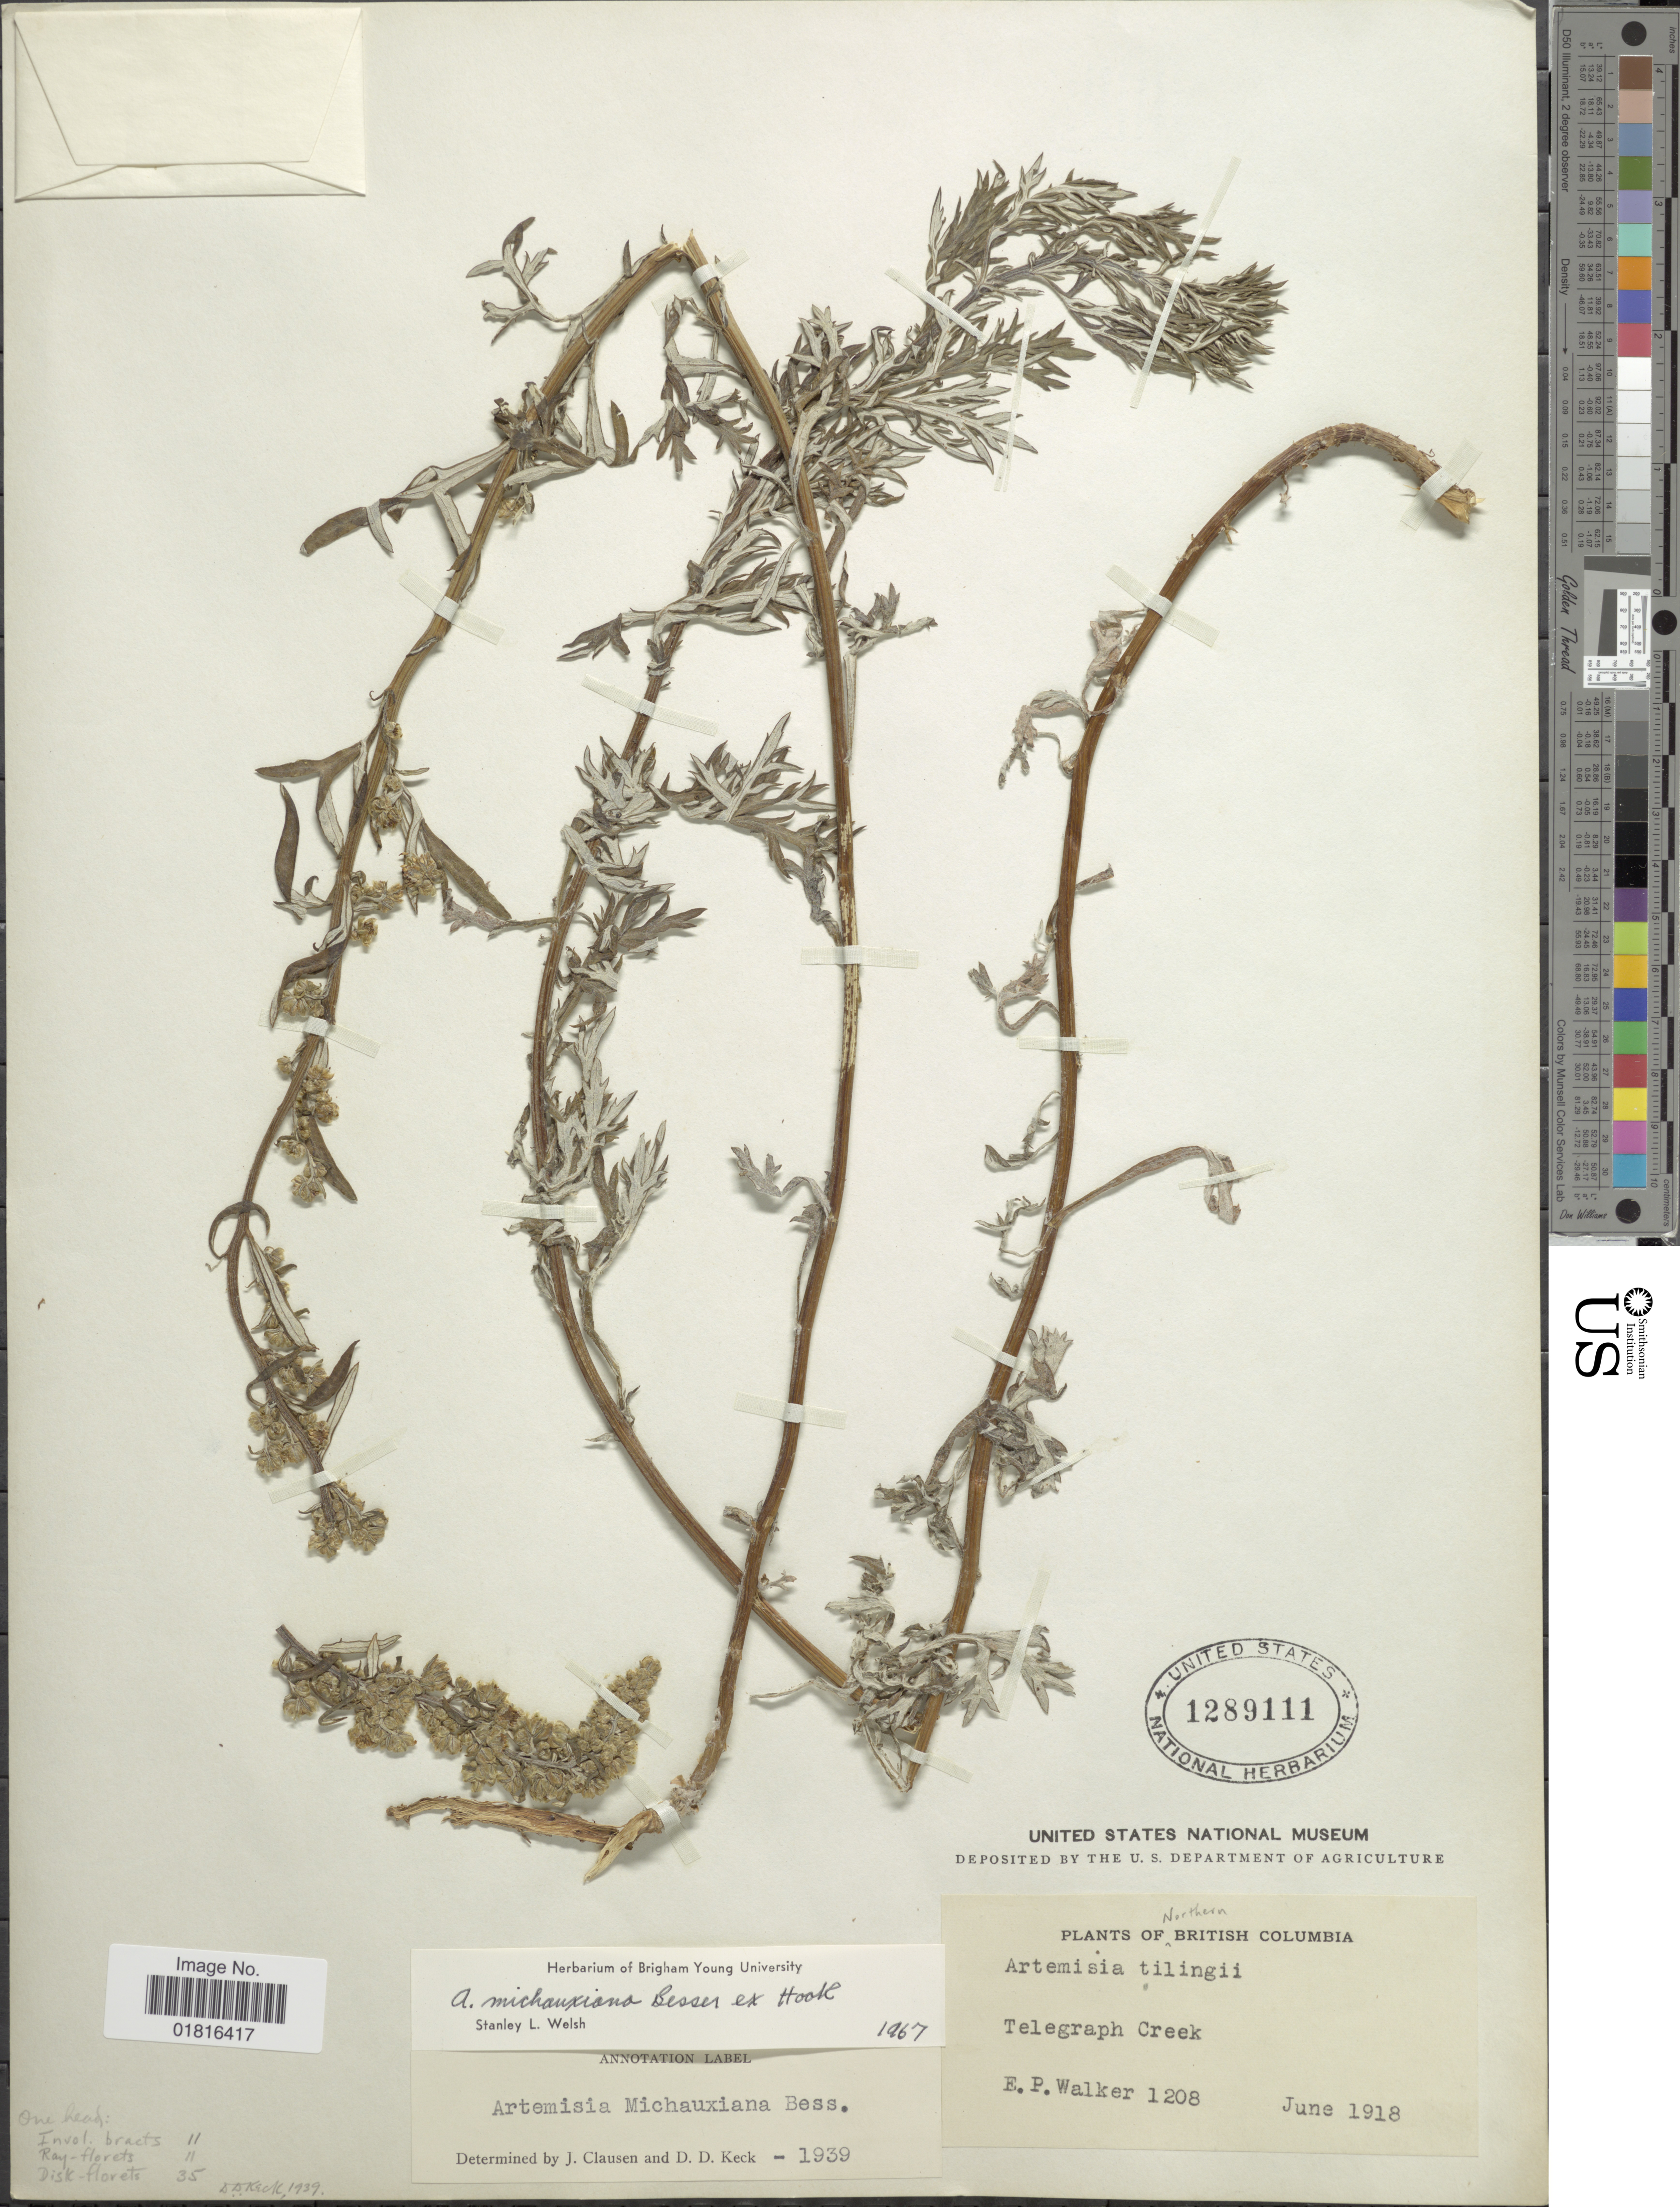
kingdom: Plantae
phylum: Tracheophyta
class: Magnoliopsida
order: Asterales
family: Asteraceae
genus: Artemisia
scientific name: Artemisia michauxiana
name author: Besser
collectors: E. P. Walker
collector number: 1208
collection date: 1918-06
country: Canada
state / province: British Columbia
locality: Northern British Columbia, Telegraph Creek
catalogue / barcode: US 1289111